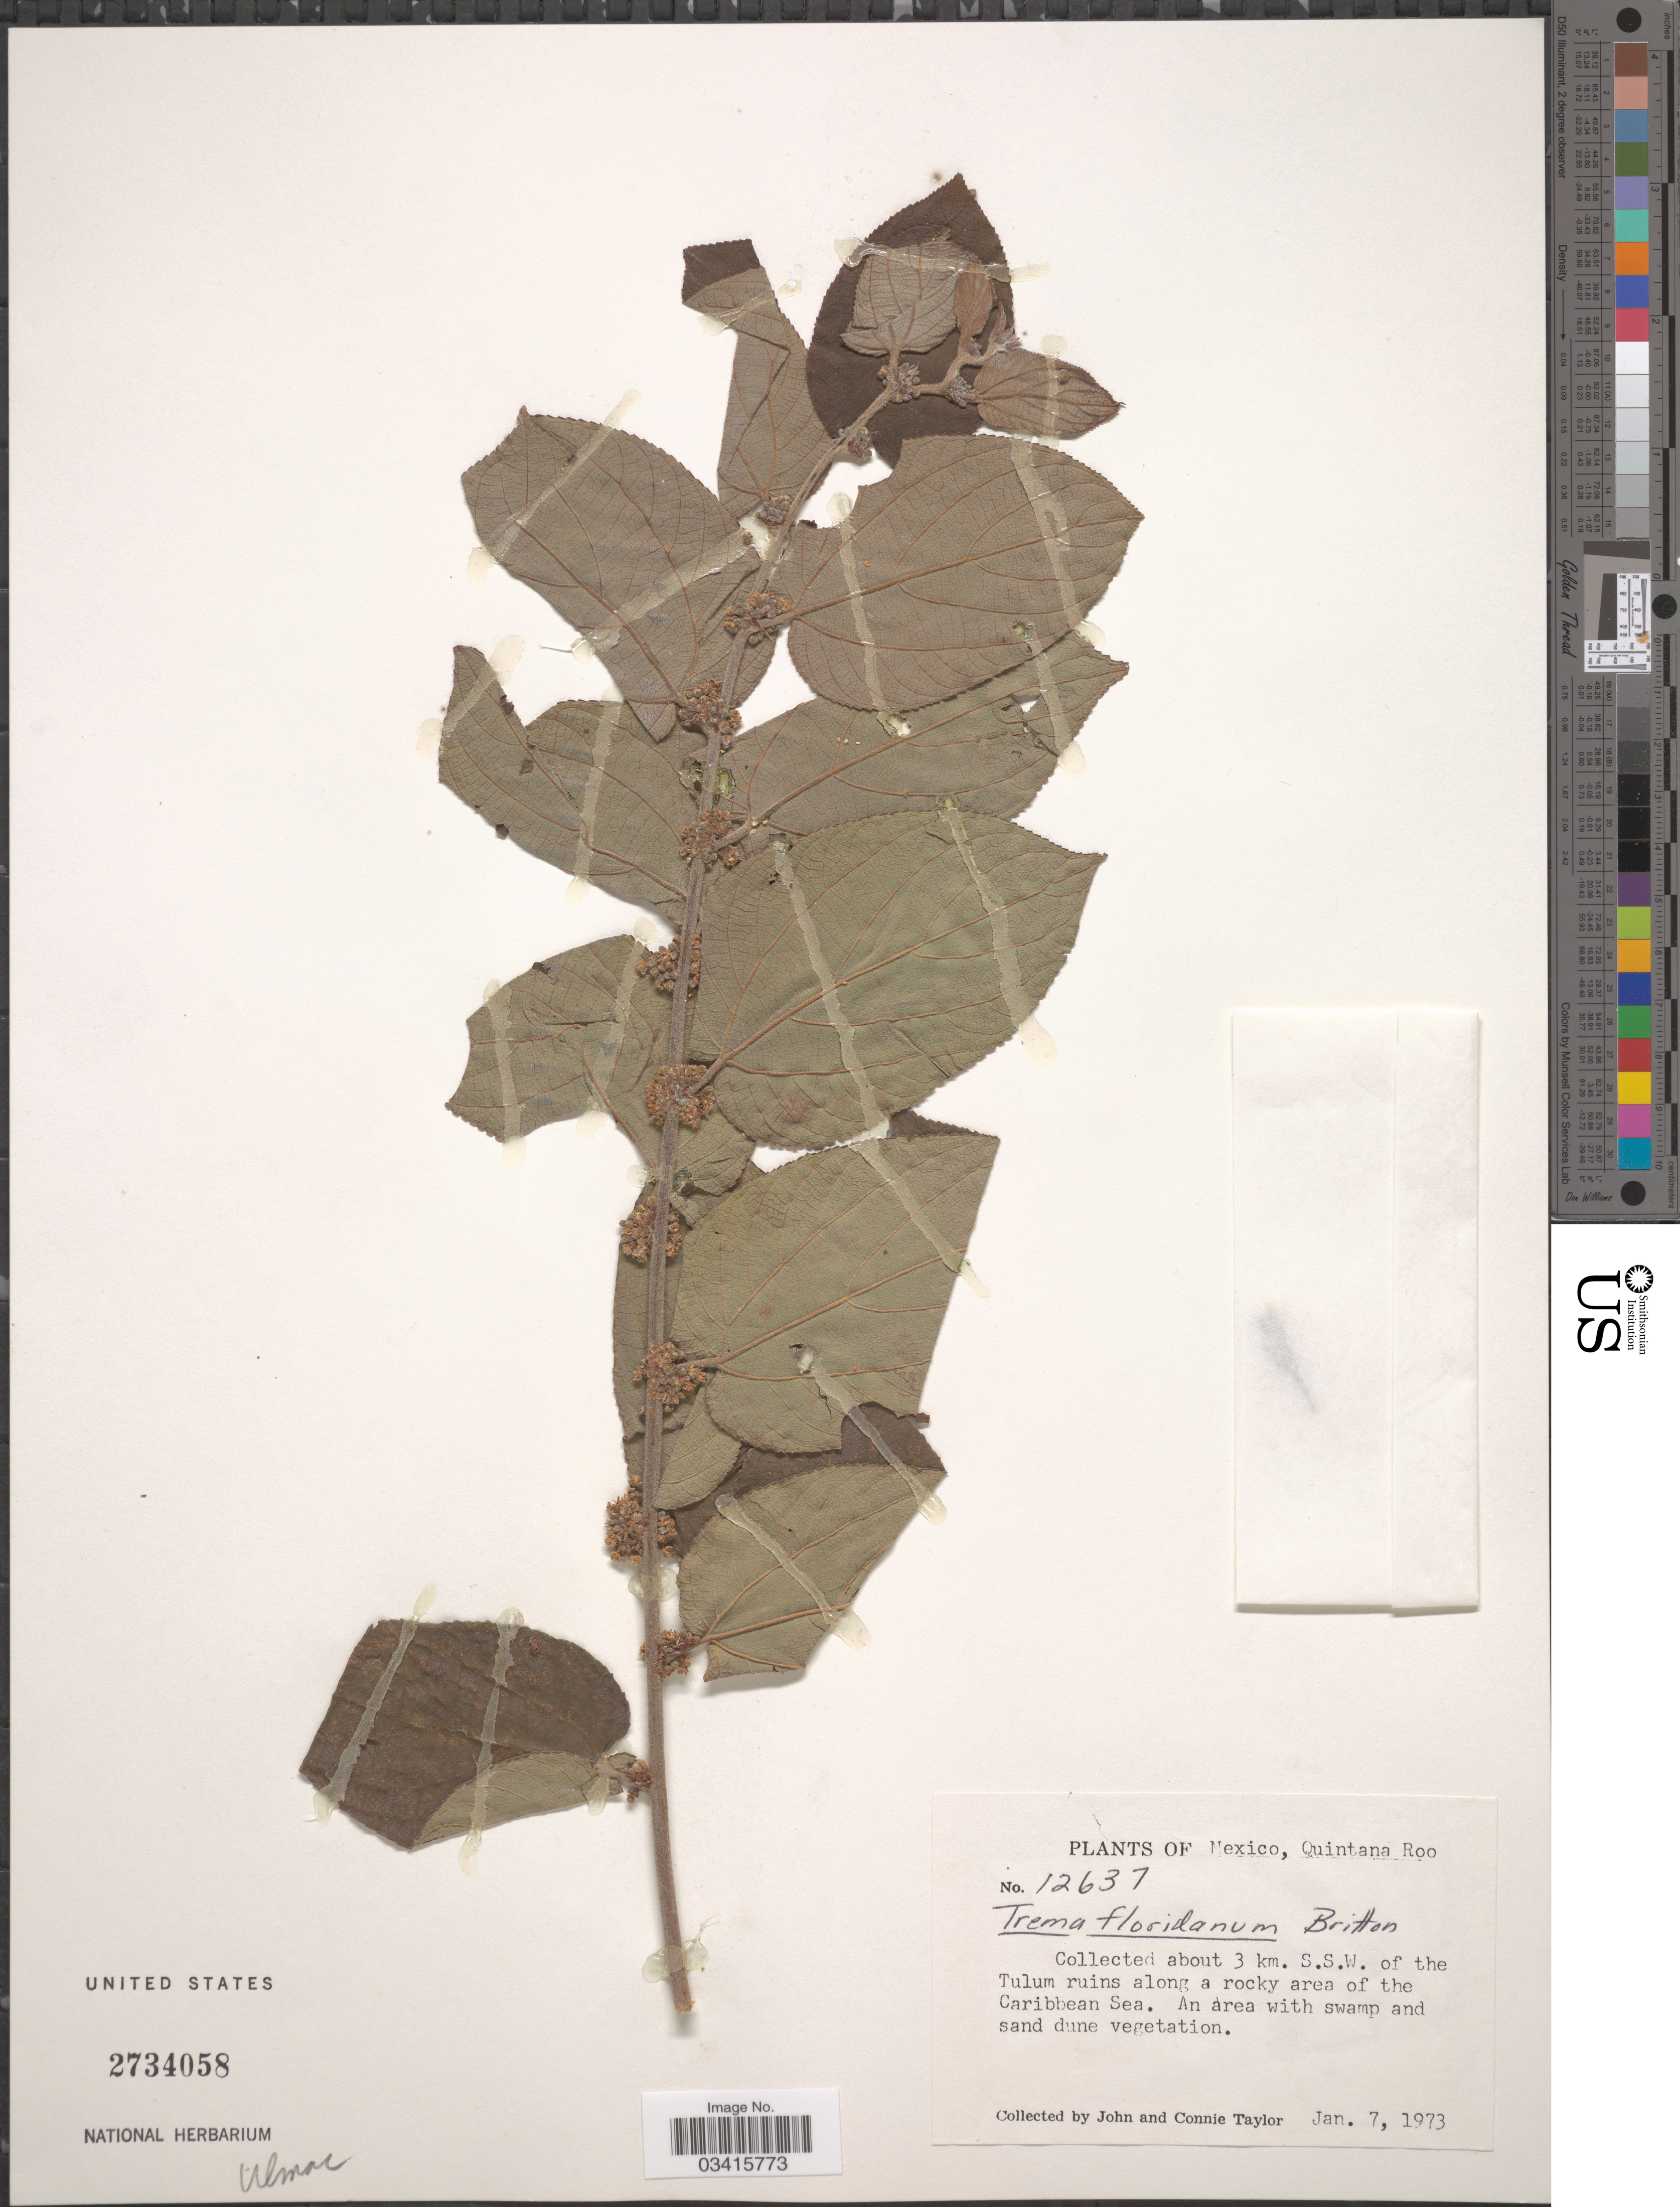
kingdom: Plantae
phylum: Tracheophyta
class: Magnoliopsida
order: Rosales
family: Cannabaceae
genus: Trema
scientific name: Trema floridanum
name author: Britton ex Small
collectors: J. Taylor & C. Taylor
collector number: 12637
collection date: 1973-01-07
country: Mexico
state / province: Quintana Roo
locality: About 3 km. S.S.W. of the Tulum ruins along a rocky area of the Caribbean Sea.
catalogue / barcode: US 2734058